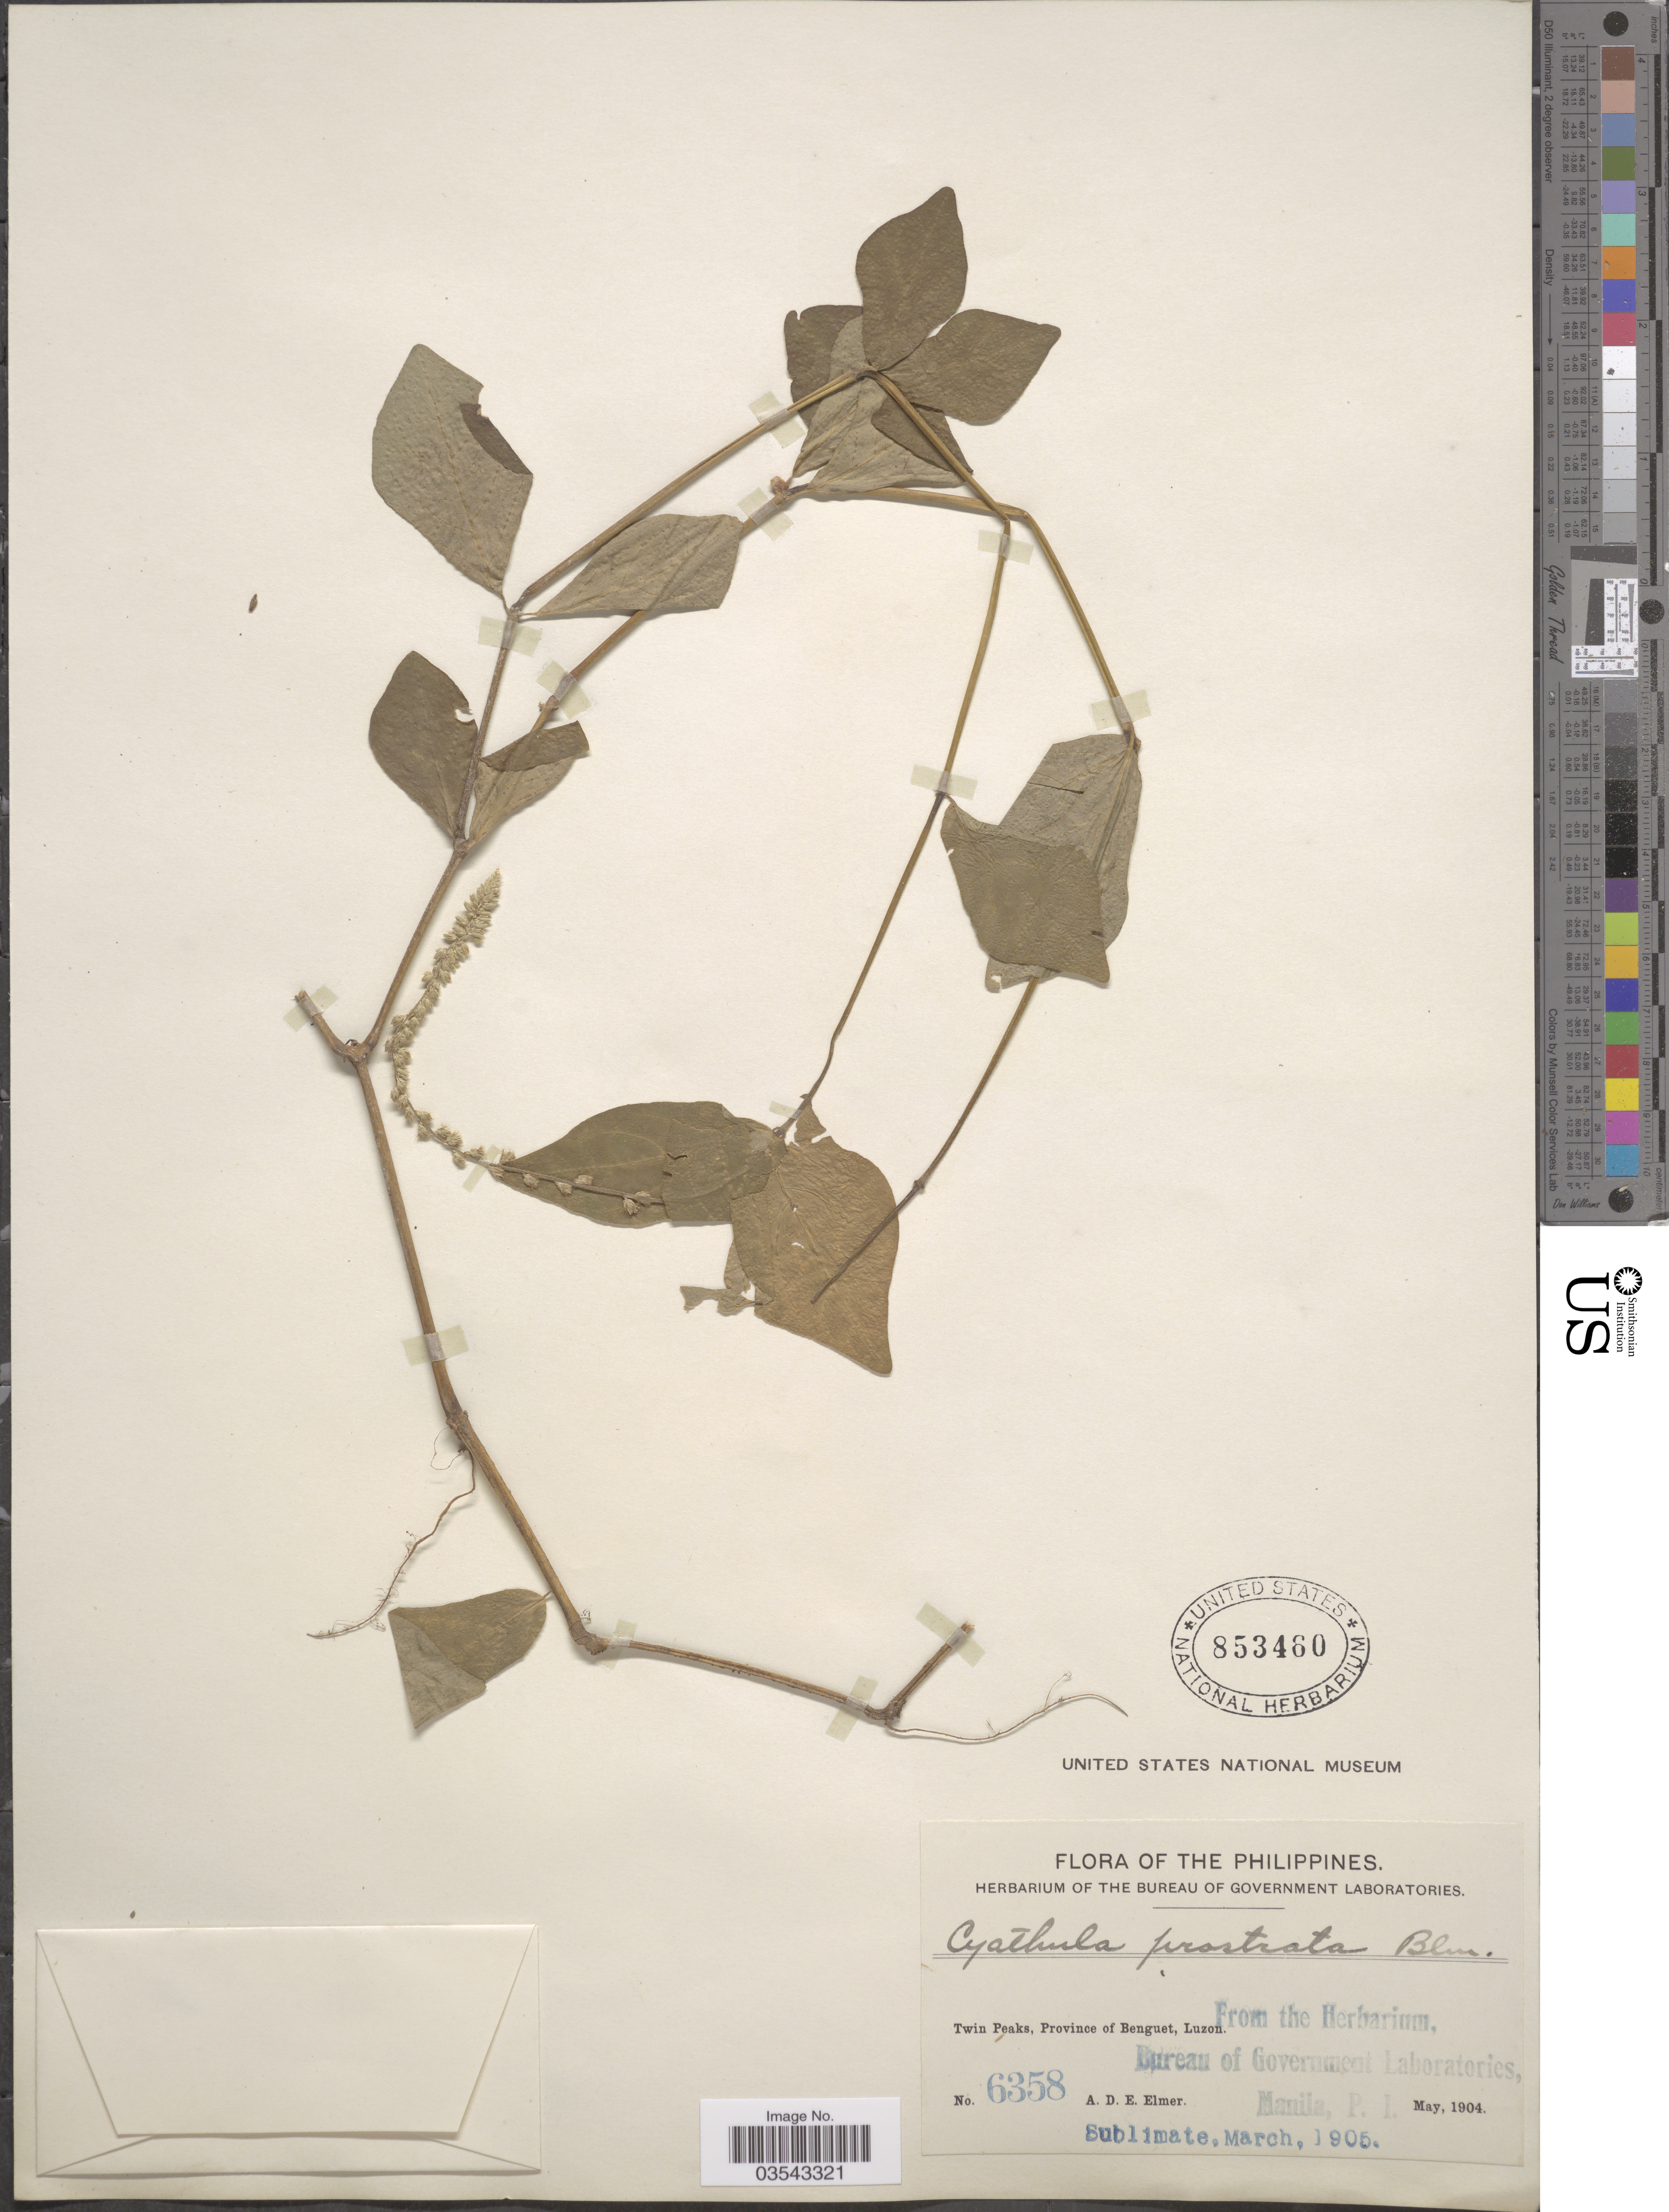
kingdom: Plantae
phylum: Tracheophyta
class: Magnoliopsida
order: Caryophyllales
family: Amaranthaceae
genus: Cyathula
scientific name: Cyathula prostrata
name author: (L.) Blume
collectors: A. D. E. Elmer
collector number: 6358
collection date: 1904-05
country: Philippines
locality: Twin Peaks, Province of Benguet, Luzon.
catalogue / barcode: US 853460